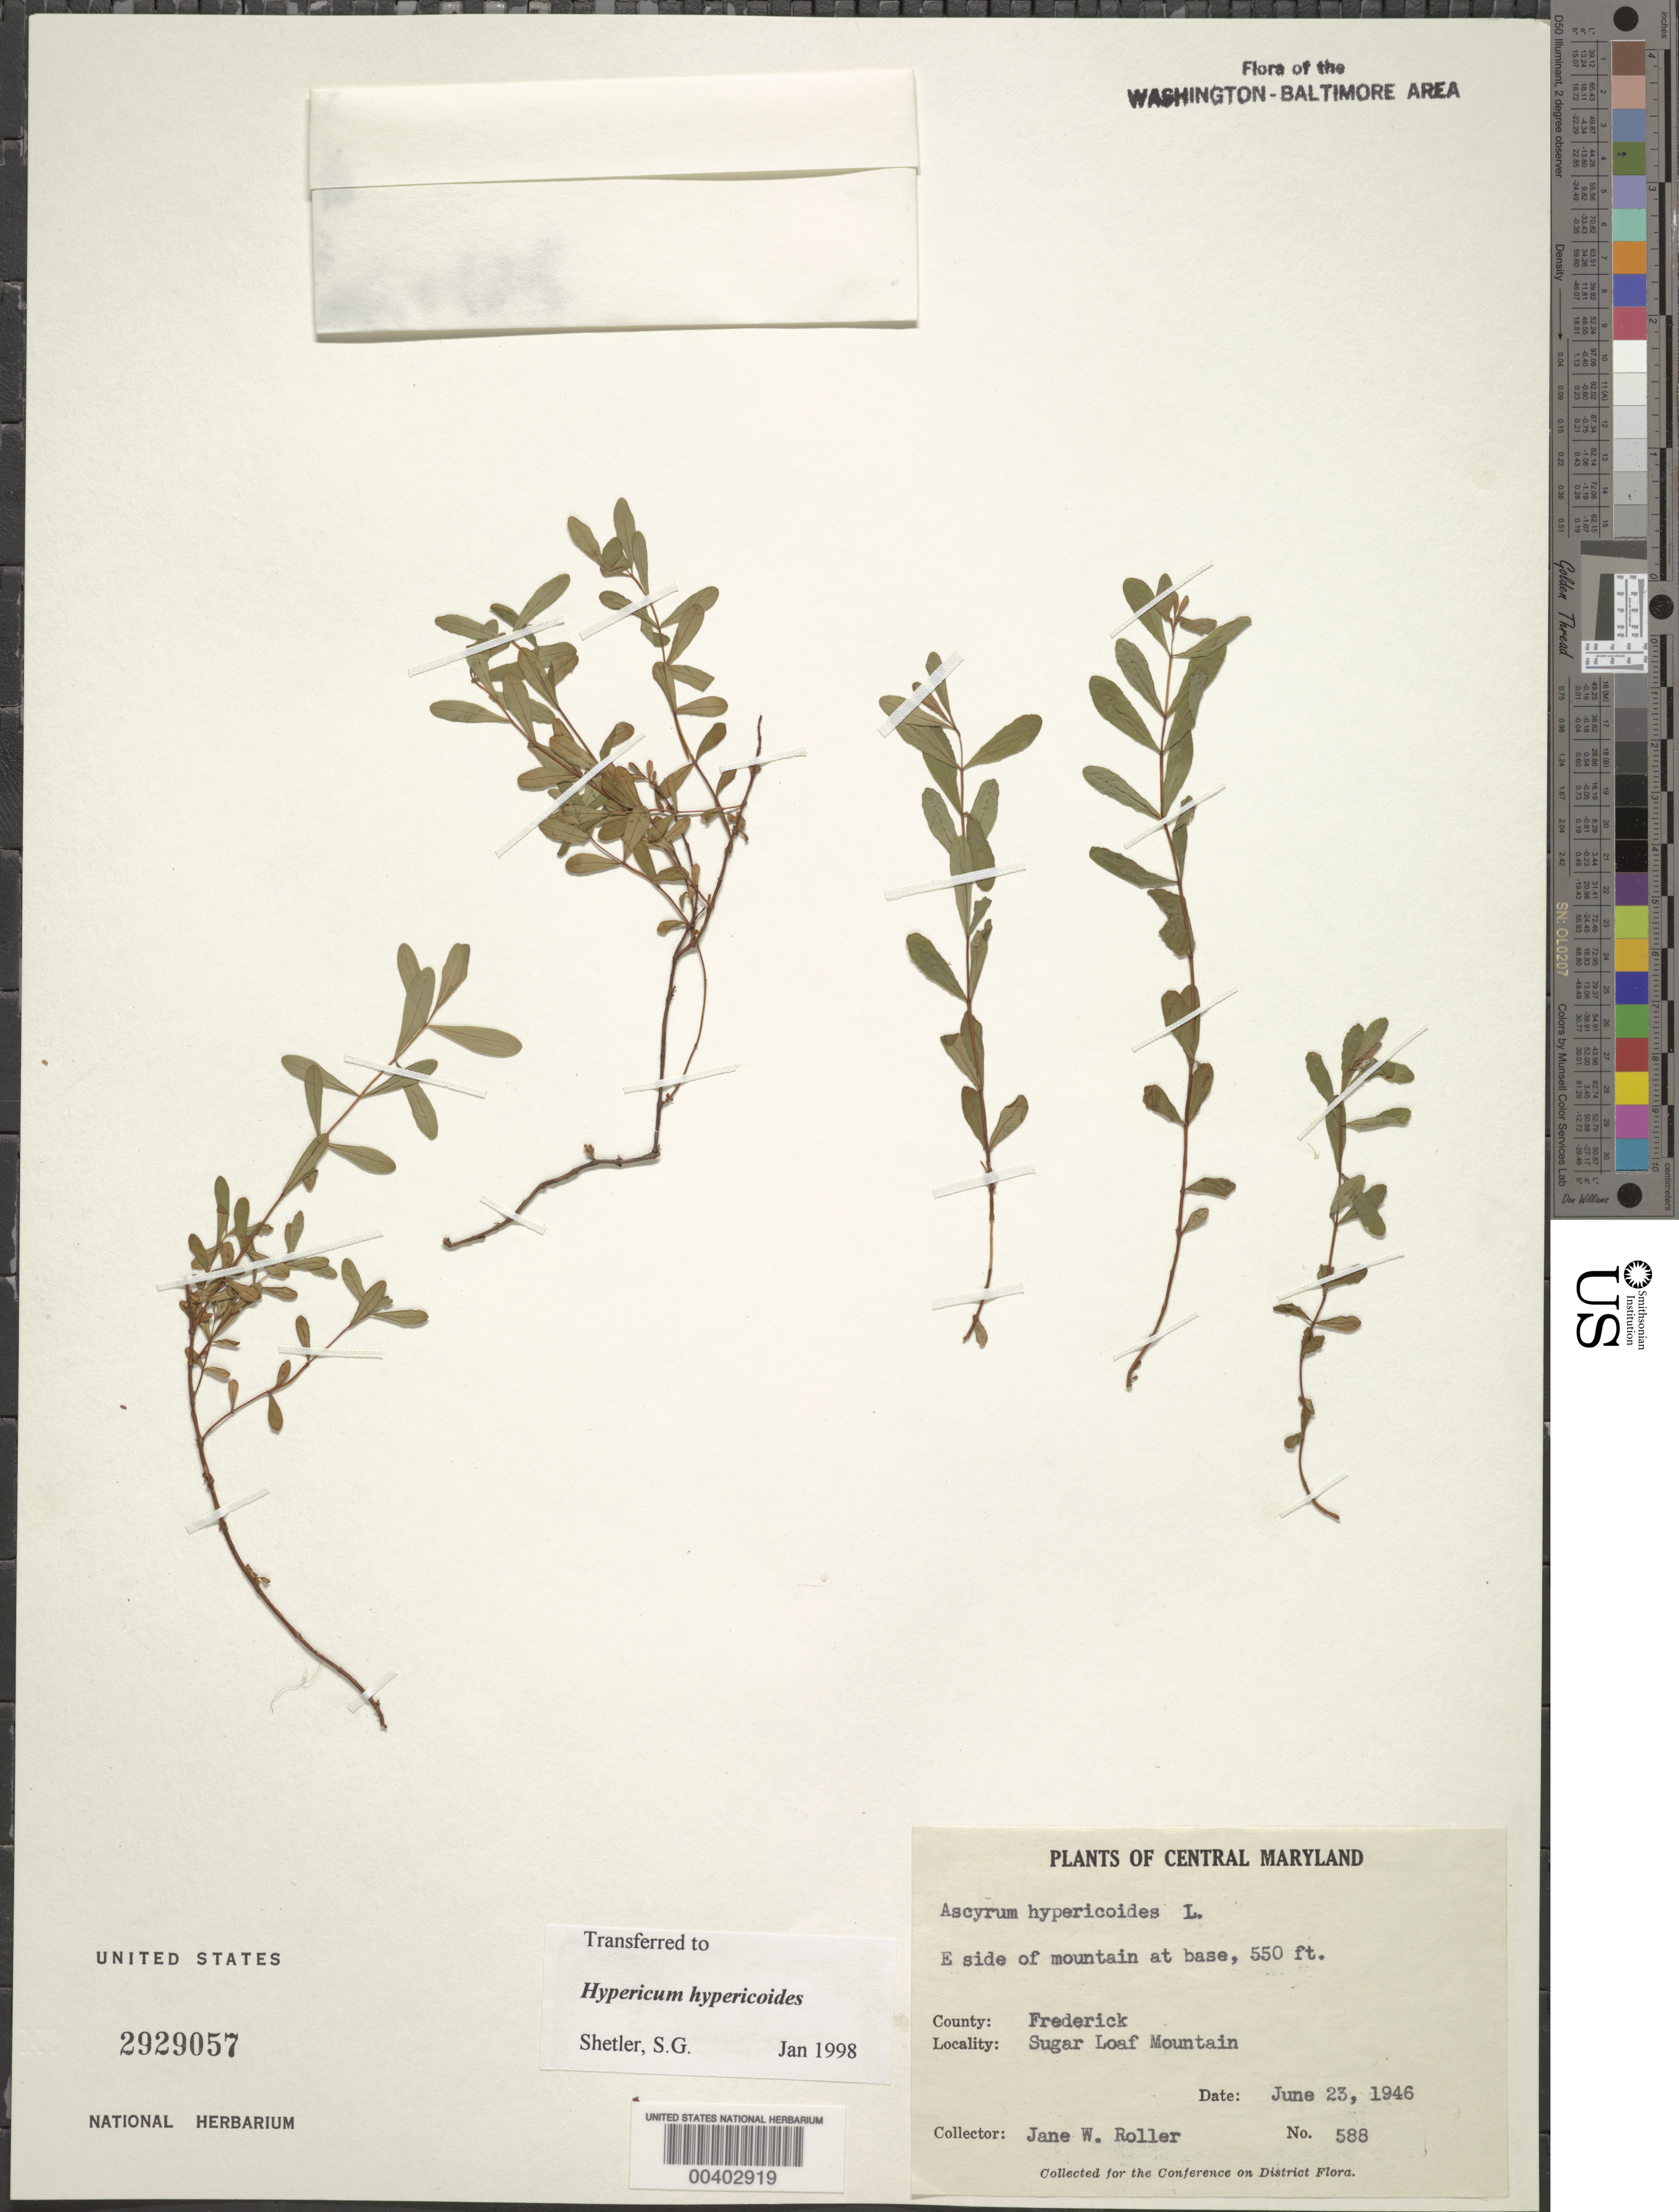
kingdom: Plantae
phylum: Tracheophyta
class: Magnoliopsida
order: Malpighiales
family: Hypericaceae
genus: Hypericum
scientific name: Hypericum stragulum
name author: W.P. Adams & N. Robson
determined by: Strong, Mark T., (BOT), Smithsonian Institution - National Museum of Natural History (UNITED STATES)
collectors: J. W. Roller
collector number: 588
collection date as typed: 23 Jun 1946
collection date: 1946-06-23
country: United States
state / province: Maryland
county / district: Frederick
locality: Sugar Loaf Mountain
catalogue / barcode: US 2929057